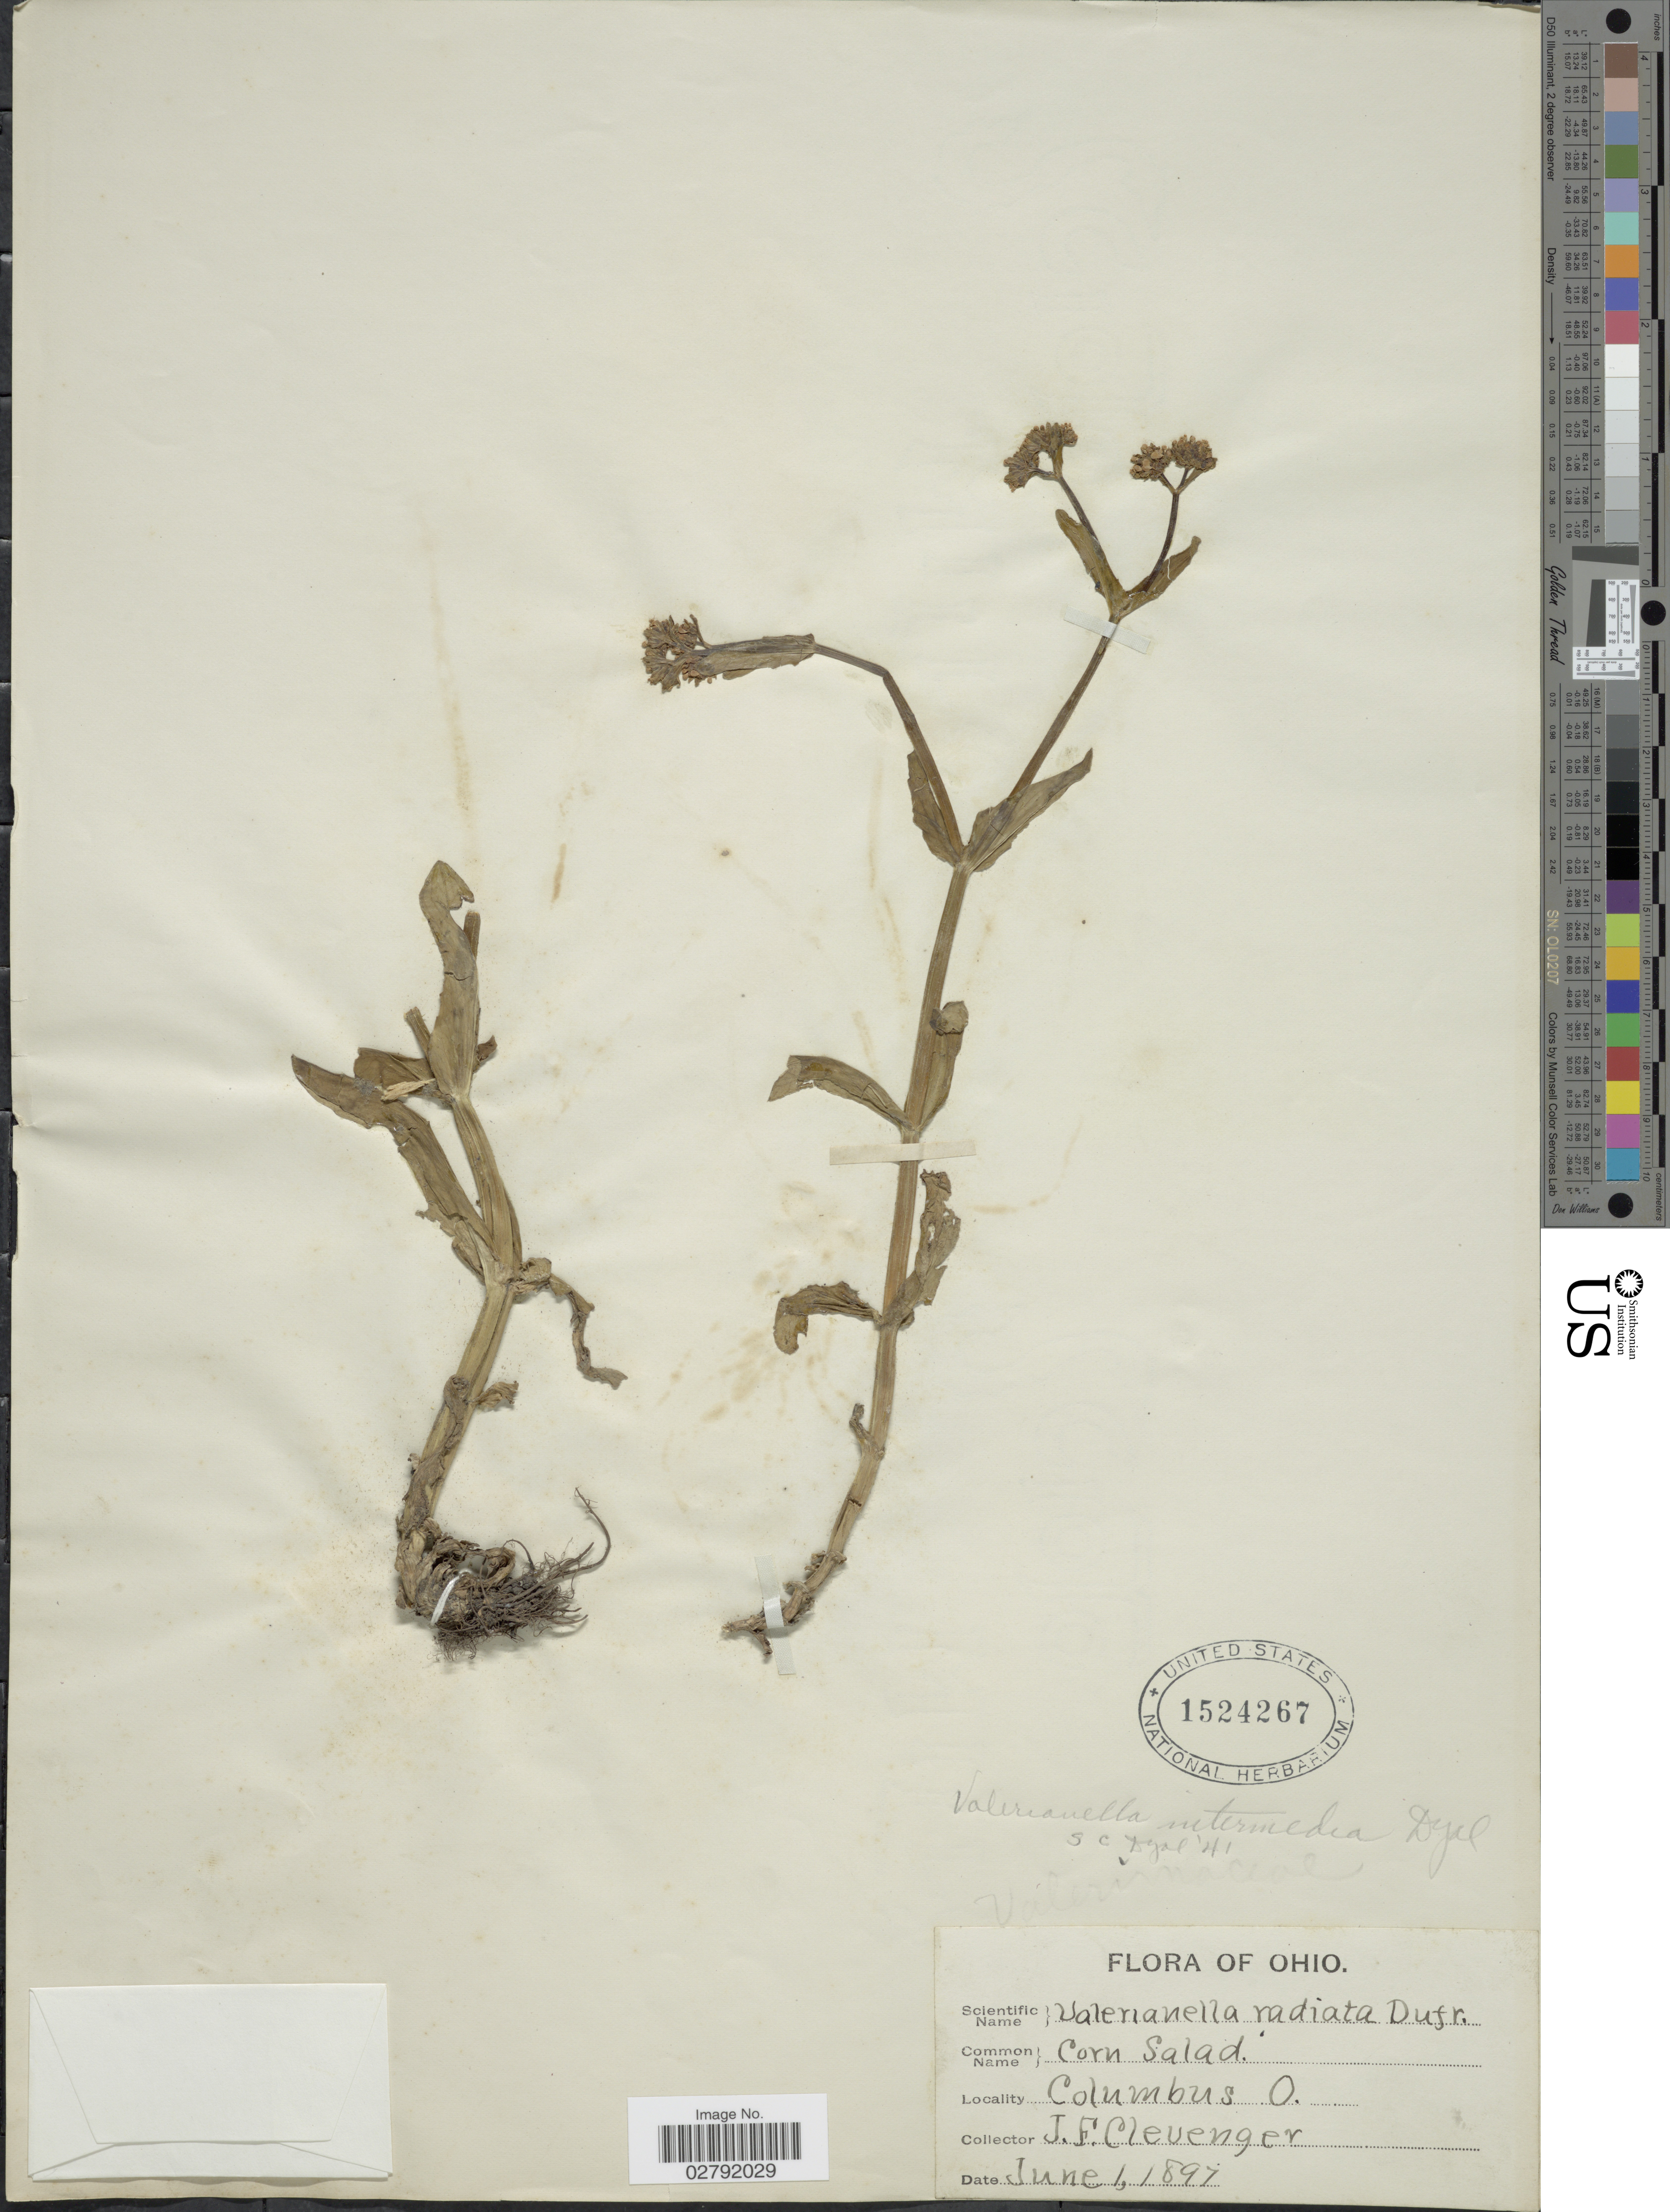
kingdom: Plantae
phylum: Tracheophyta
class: Magnoliopsida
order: Dipsacales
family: Caprifoliaceae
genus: Valerianella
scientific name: Valerianella intermedia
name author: Dyal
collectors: J. F. Clevenger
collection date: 1897-06-01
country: United States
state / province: Ohio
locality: Columbus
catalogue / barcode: US 1524267